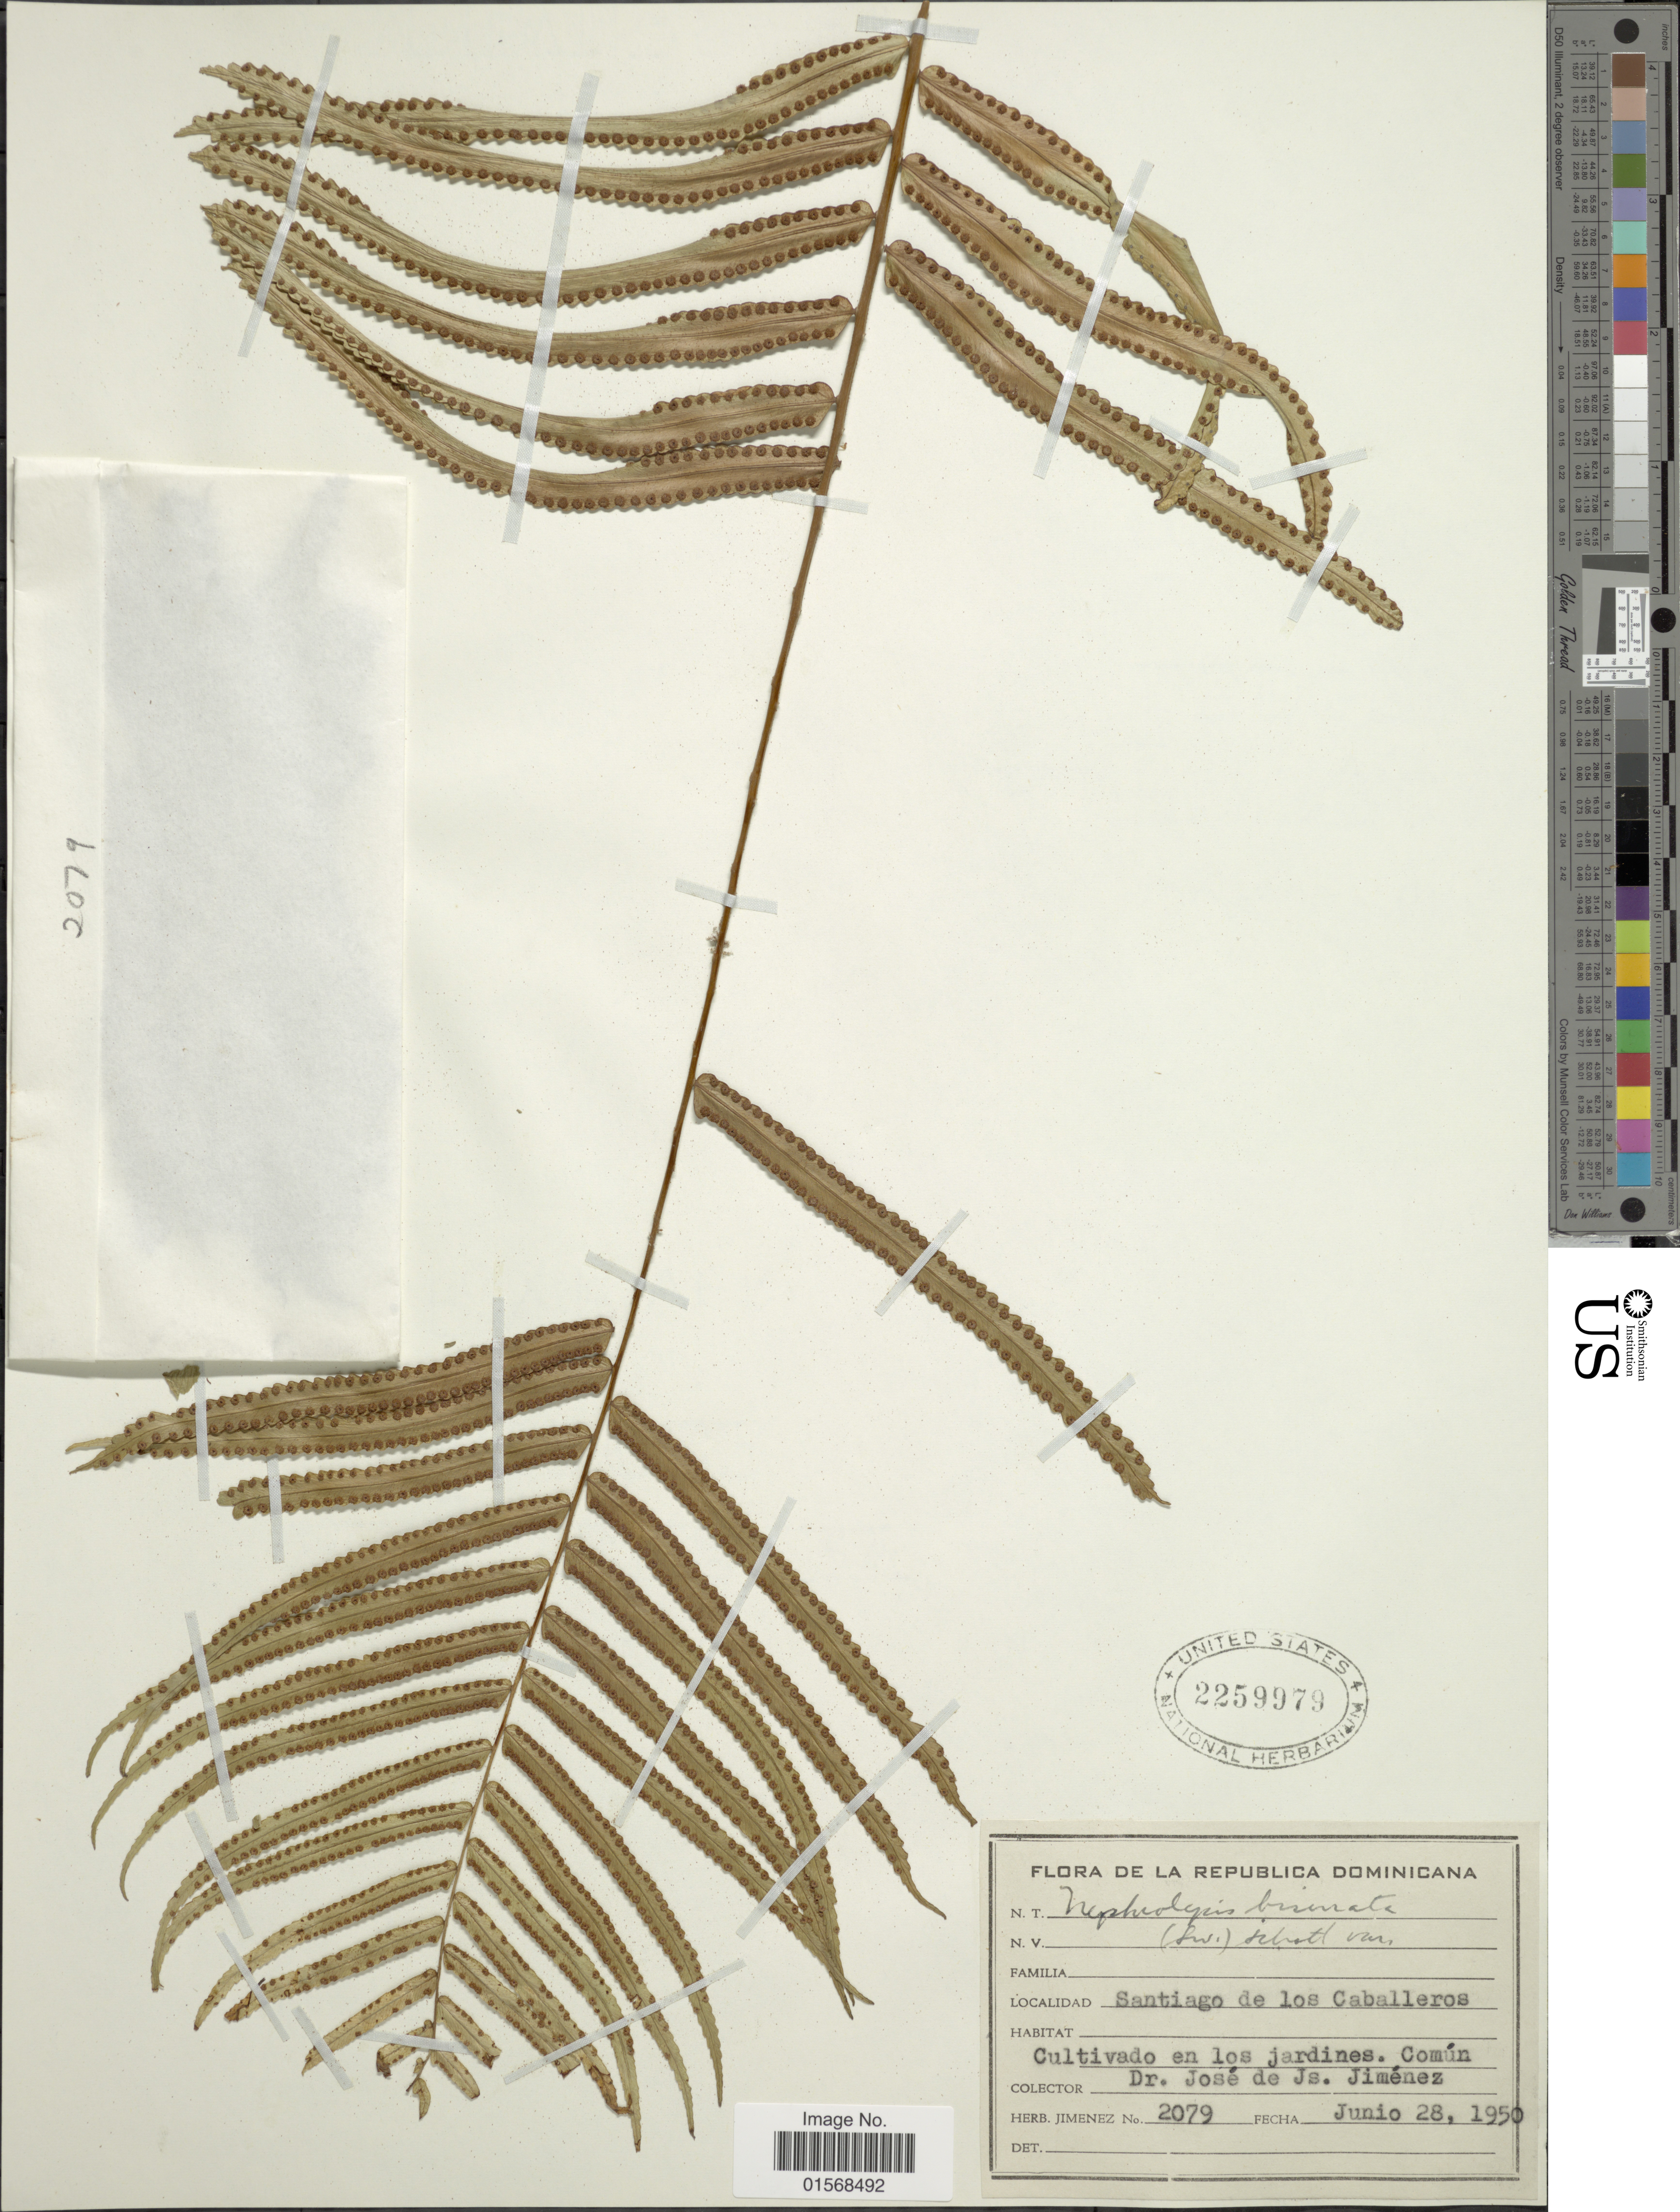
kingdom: Plantae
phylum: Tracheophyta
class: Polypodiopsida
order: Polypodiales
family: Nephrolepidaceae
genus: Nephrolepis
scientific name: Nephrolepis biserrata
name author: (Sw.) Schott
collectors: J. J. Jiménez Almonte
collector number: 2079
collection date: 1950-06-28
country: Dominican Republic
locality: Republica Dominicana, En los jardines . Santiago de los Caballeros.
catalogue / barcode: US 2259979